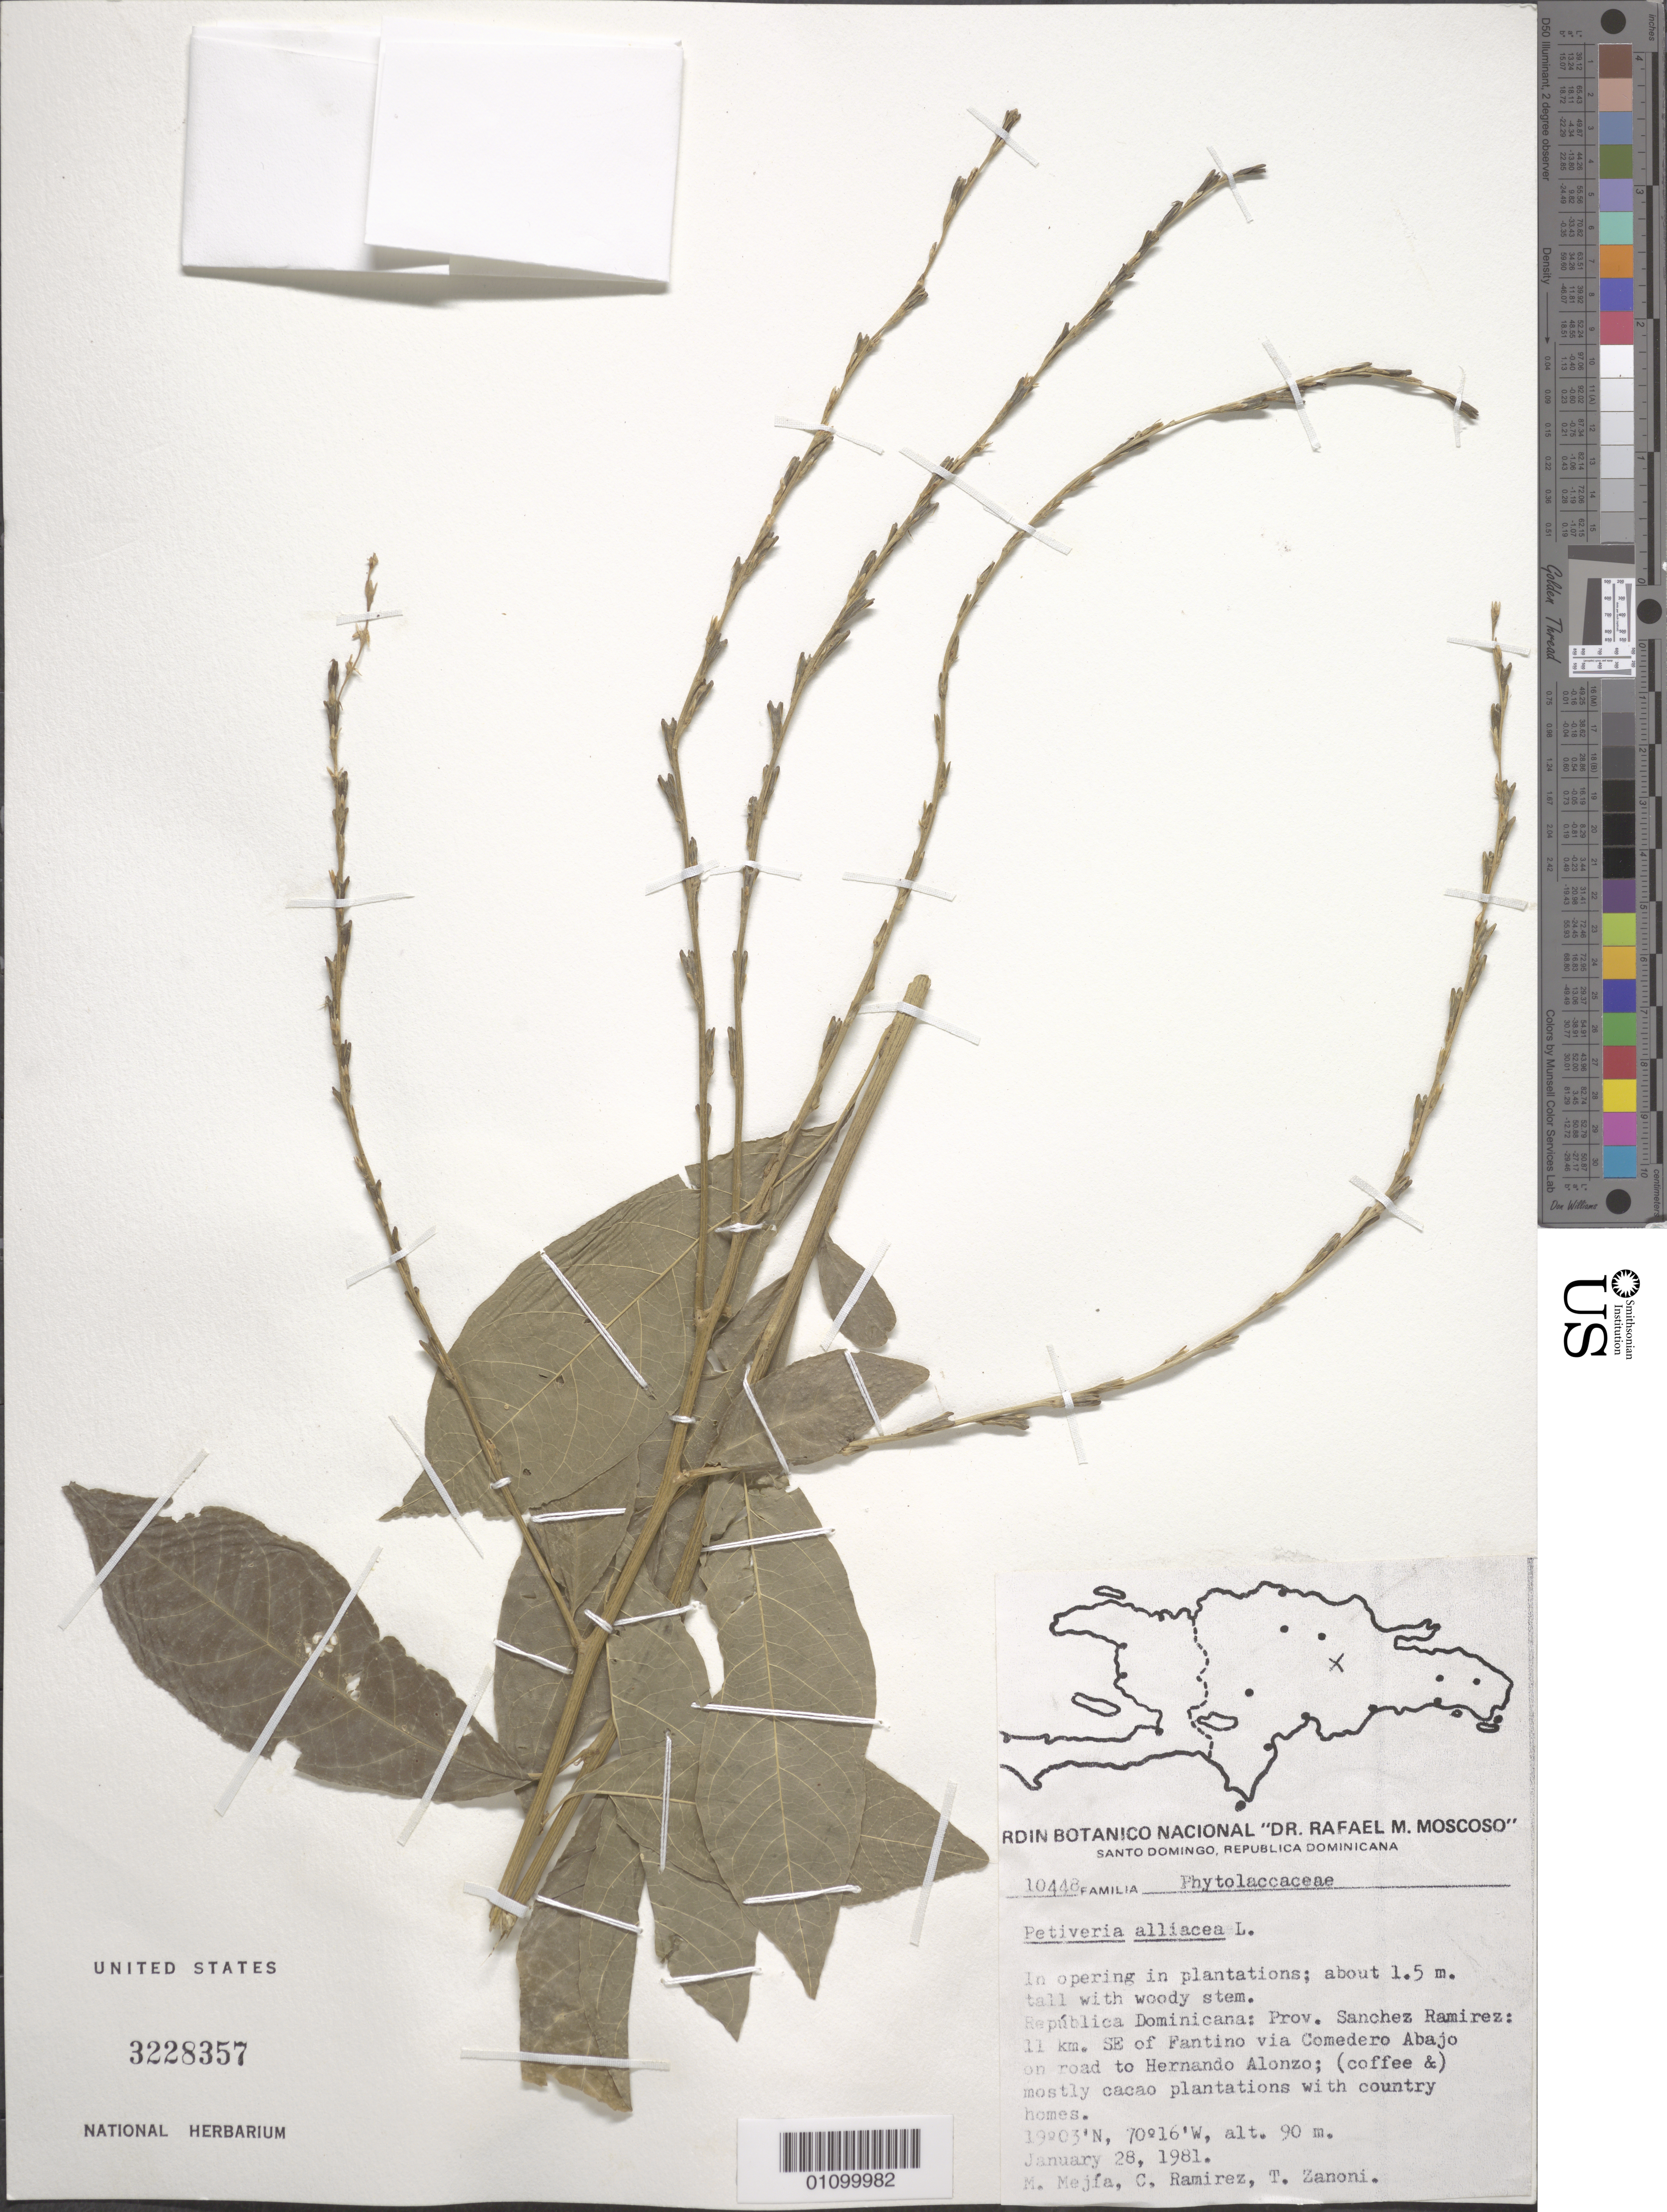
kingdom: Plantae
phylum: Tracheophyta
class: Magnoliopsida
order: Caryophyllales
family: Phytolaccaceae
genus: Petiveria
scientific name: Petiveria alliacea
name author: L.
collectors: T. A. Zanoni, C. Ramirez & M. Mejia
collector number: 10448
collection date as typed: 28 Jan 1981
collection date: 1981-01-28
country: Dominican Republic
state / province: Santo Domingo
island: Hispaniola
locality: replublica dominicana: Prov. Sachez Ramirez: 11km. SE of Fantino via Comedero Abajo on road to Hernando Alonzo; (coffee and mostly cacao plantations with country homes)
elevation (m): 90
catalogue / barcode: US 3228357